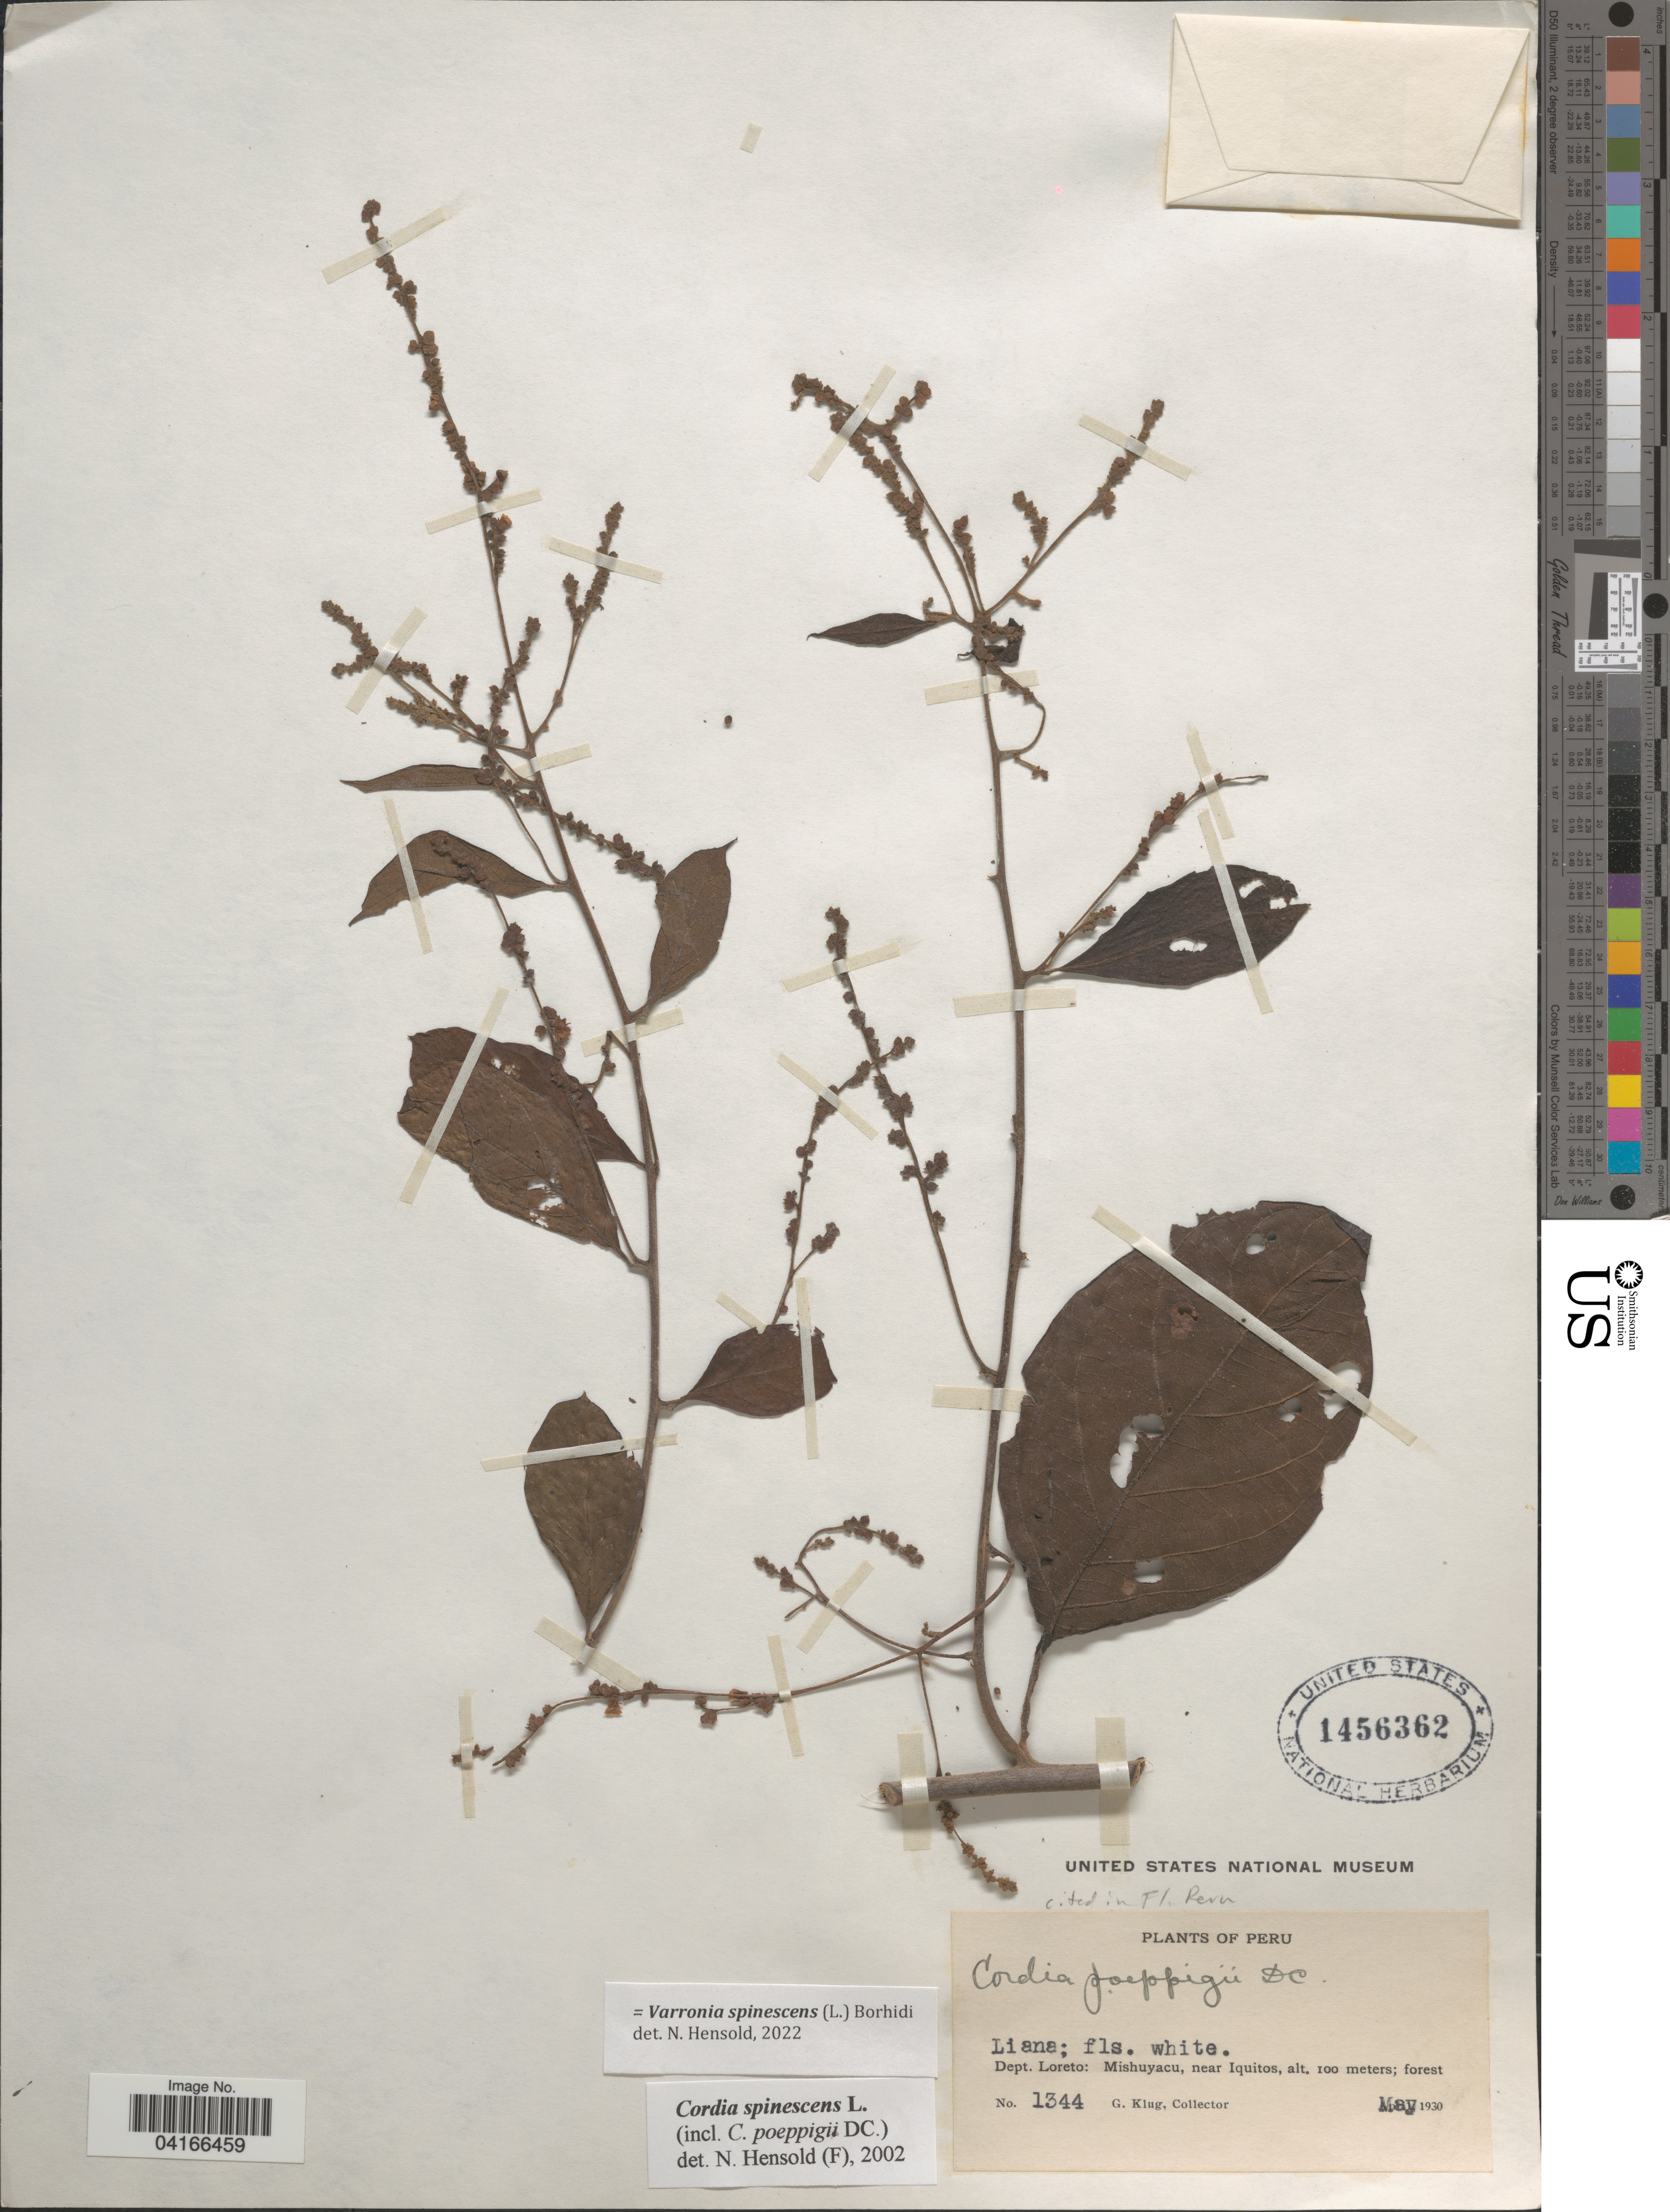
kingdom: Plantae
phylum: Tracheophyta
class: Magnoliopsida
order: Boraginales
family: Cordiaceae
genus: Varronia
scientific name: Varronia spinescens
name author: (L.) Borhidi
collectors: G. Klug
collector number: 1344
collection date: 1930-05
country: Peru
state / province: Loreto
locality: Dept. Loreto: Mishuyacu, near Iquitos.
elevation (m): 100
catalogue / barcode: US 1456362